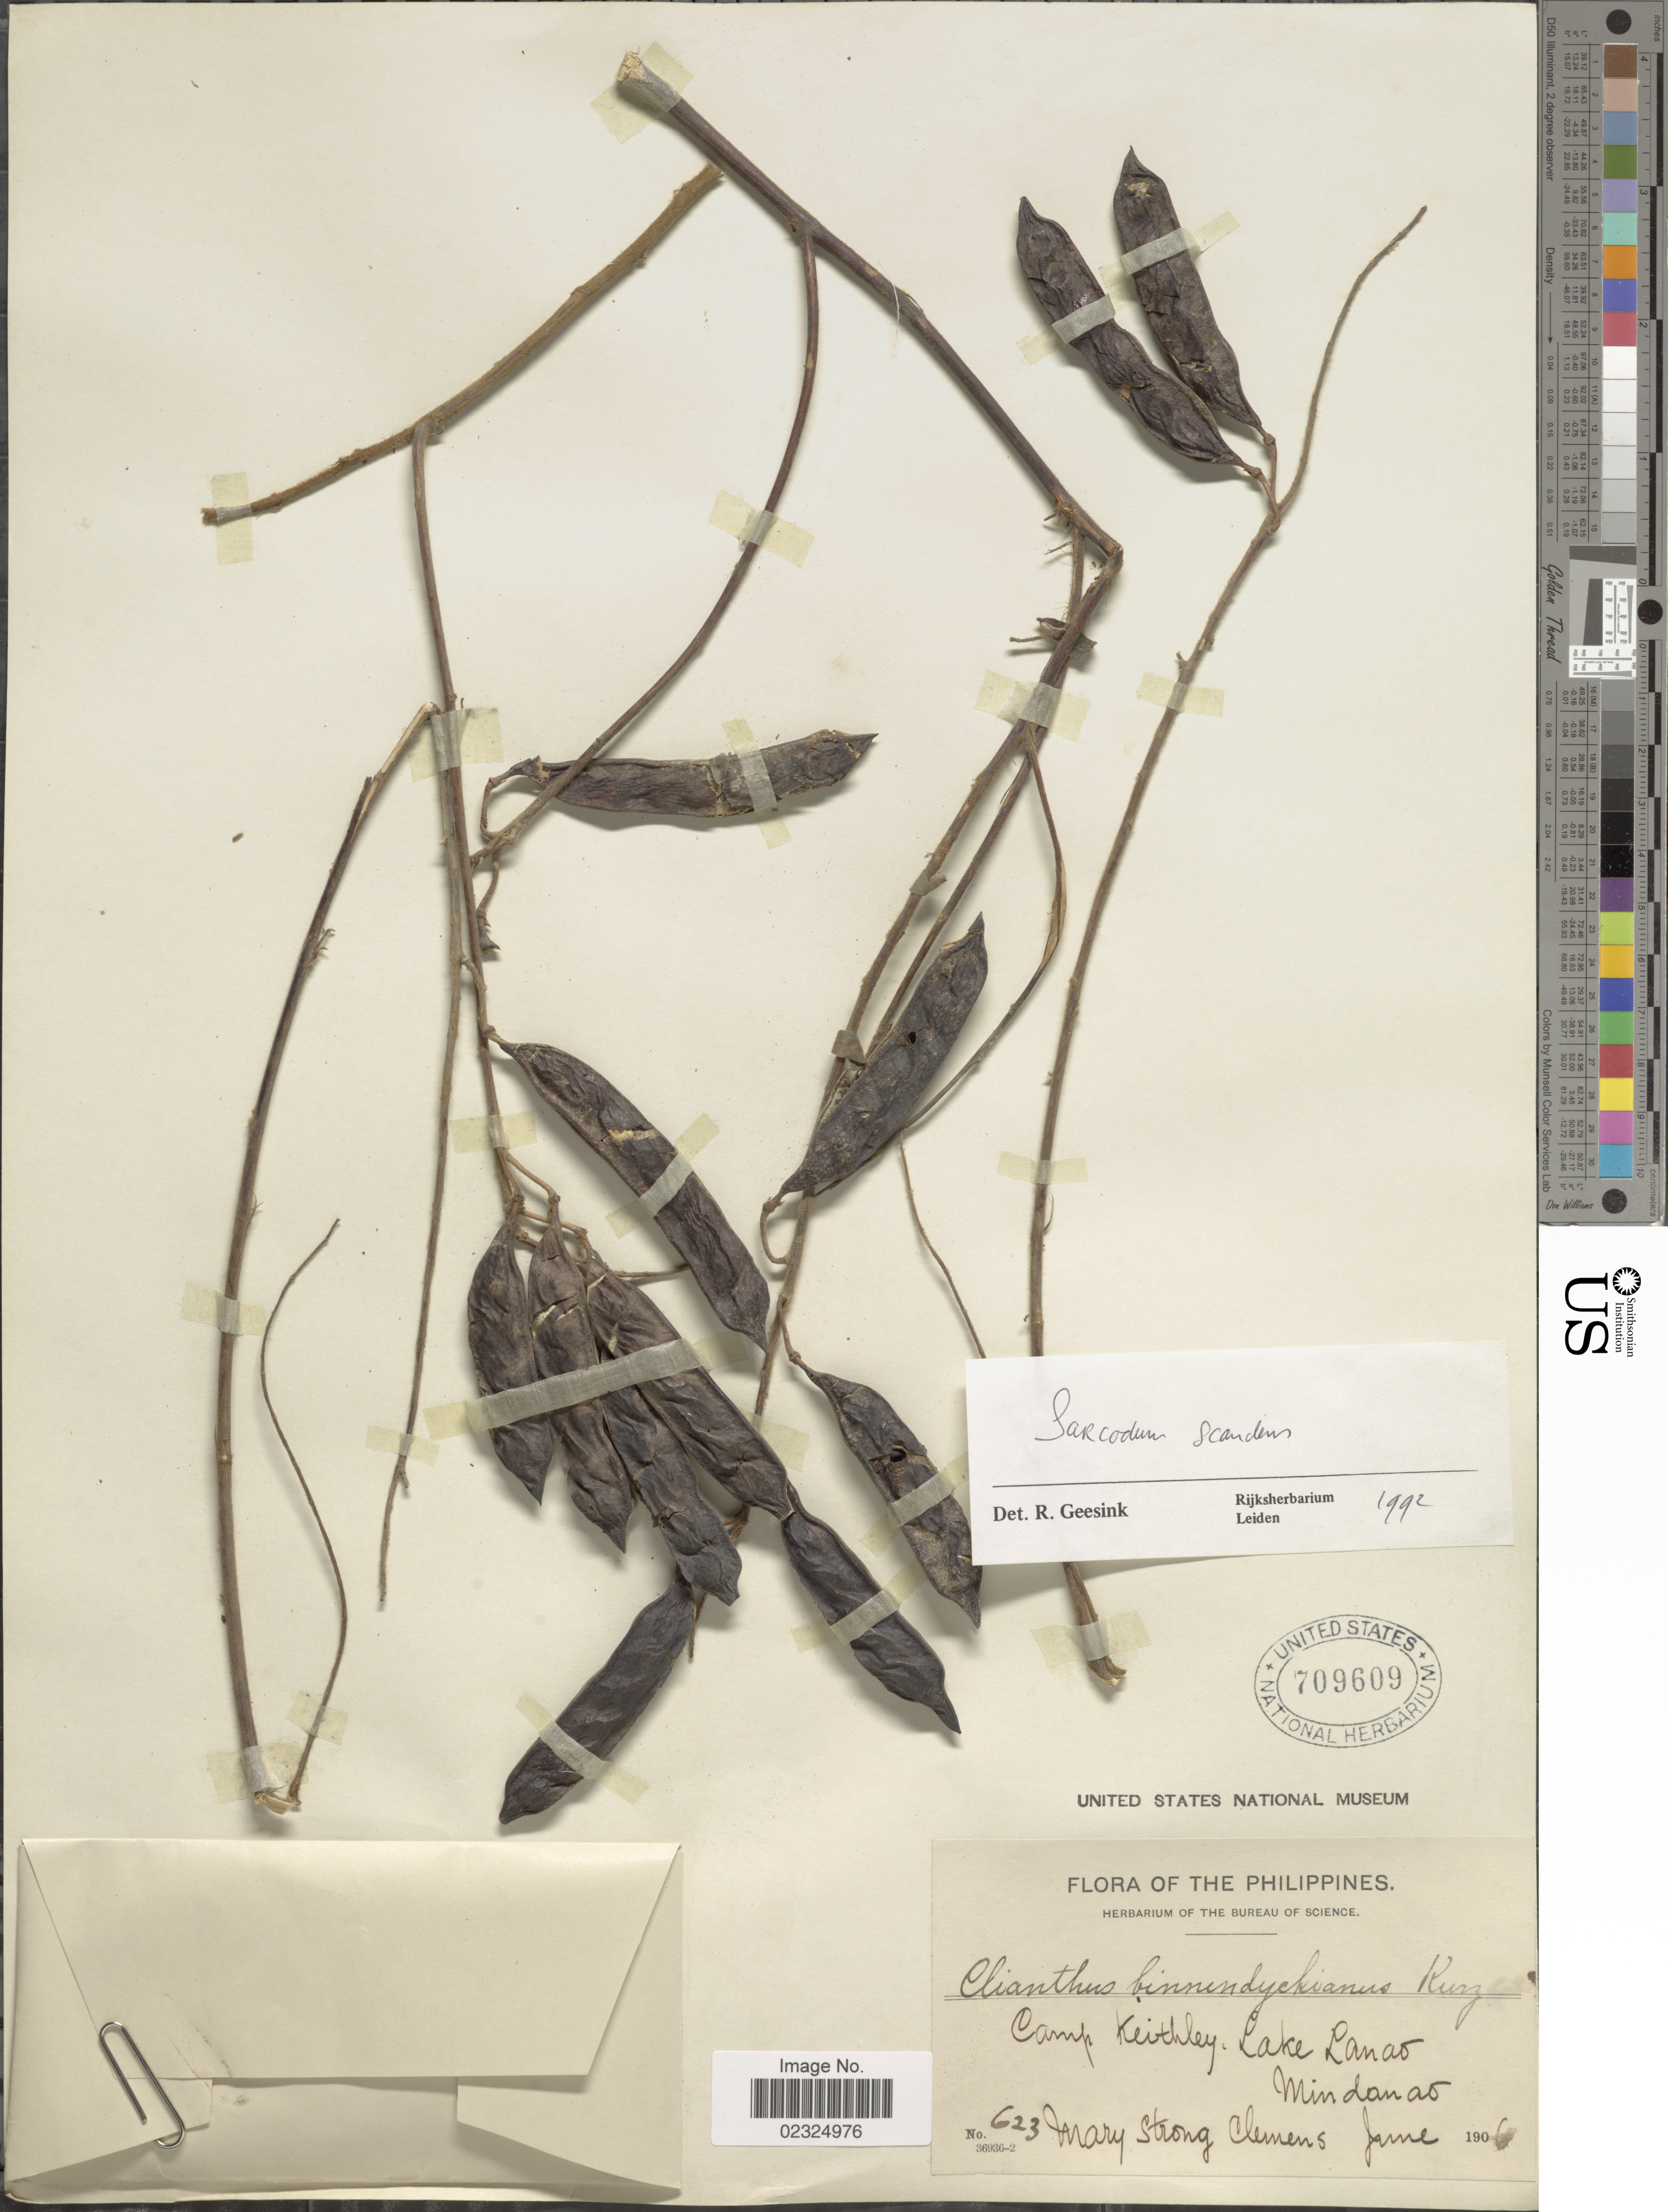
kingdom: Plantae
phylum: Tracheophyta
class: Magnoliopsida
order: Fabales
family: Fabaceae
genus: Sarcodum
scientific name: Sarcodum scandens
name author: Lour.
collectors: M. S. Clemens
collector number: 623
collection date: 1906-06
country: Philippines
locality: Camp Keithley, Lake Lanao, Mindanao.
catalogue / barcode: US 709609